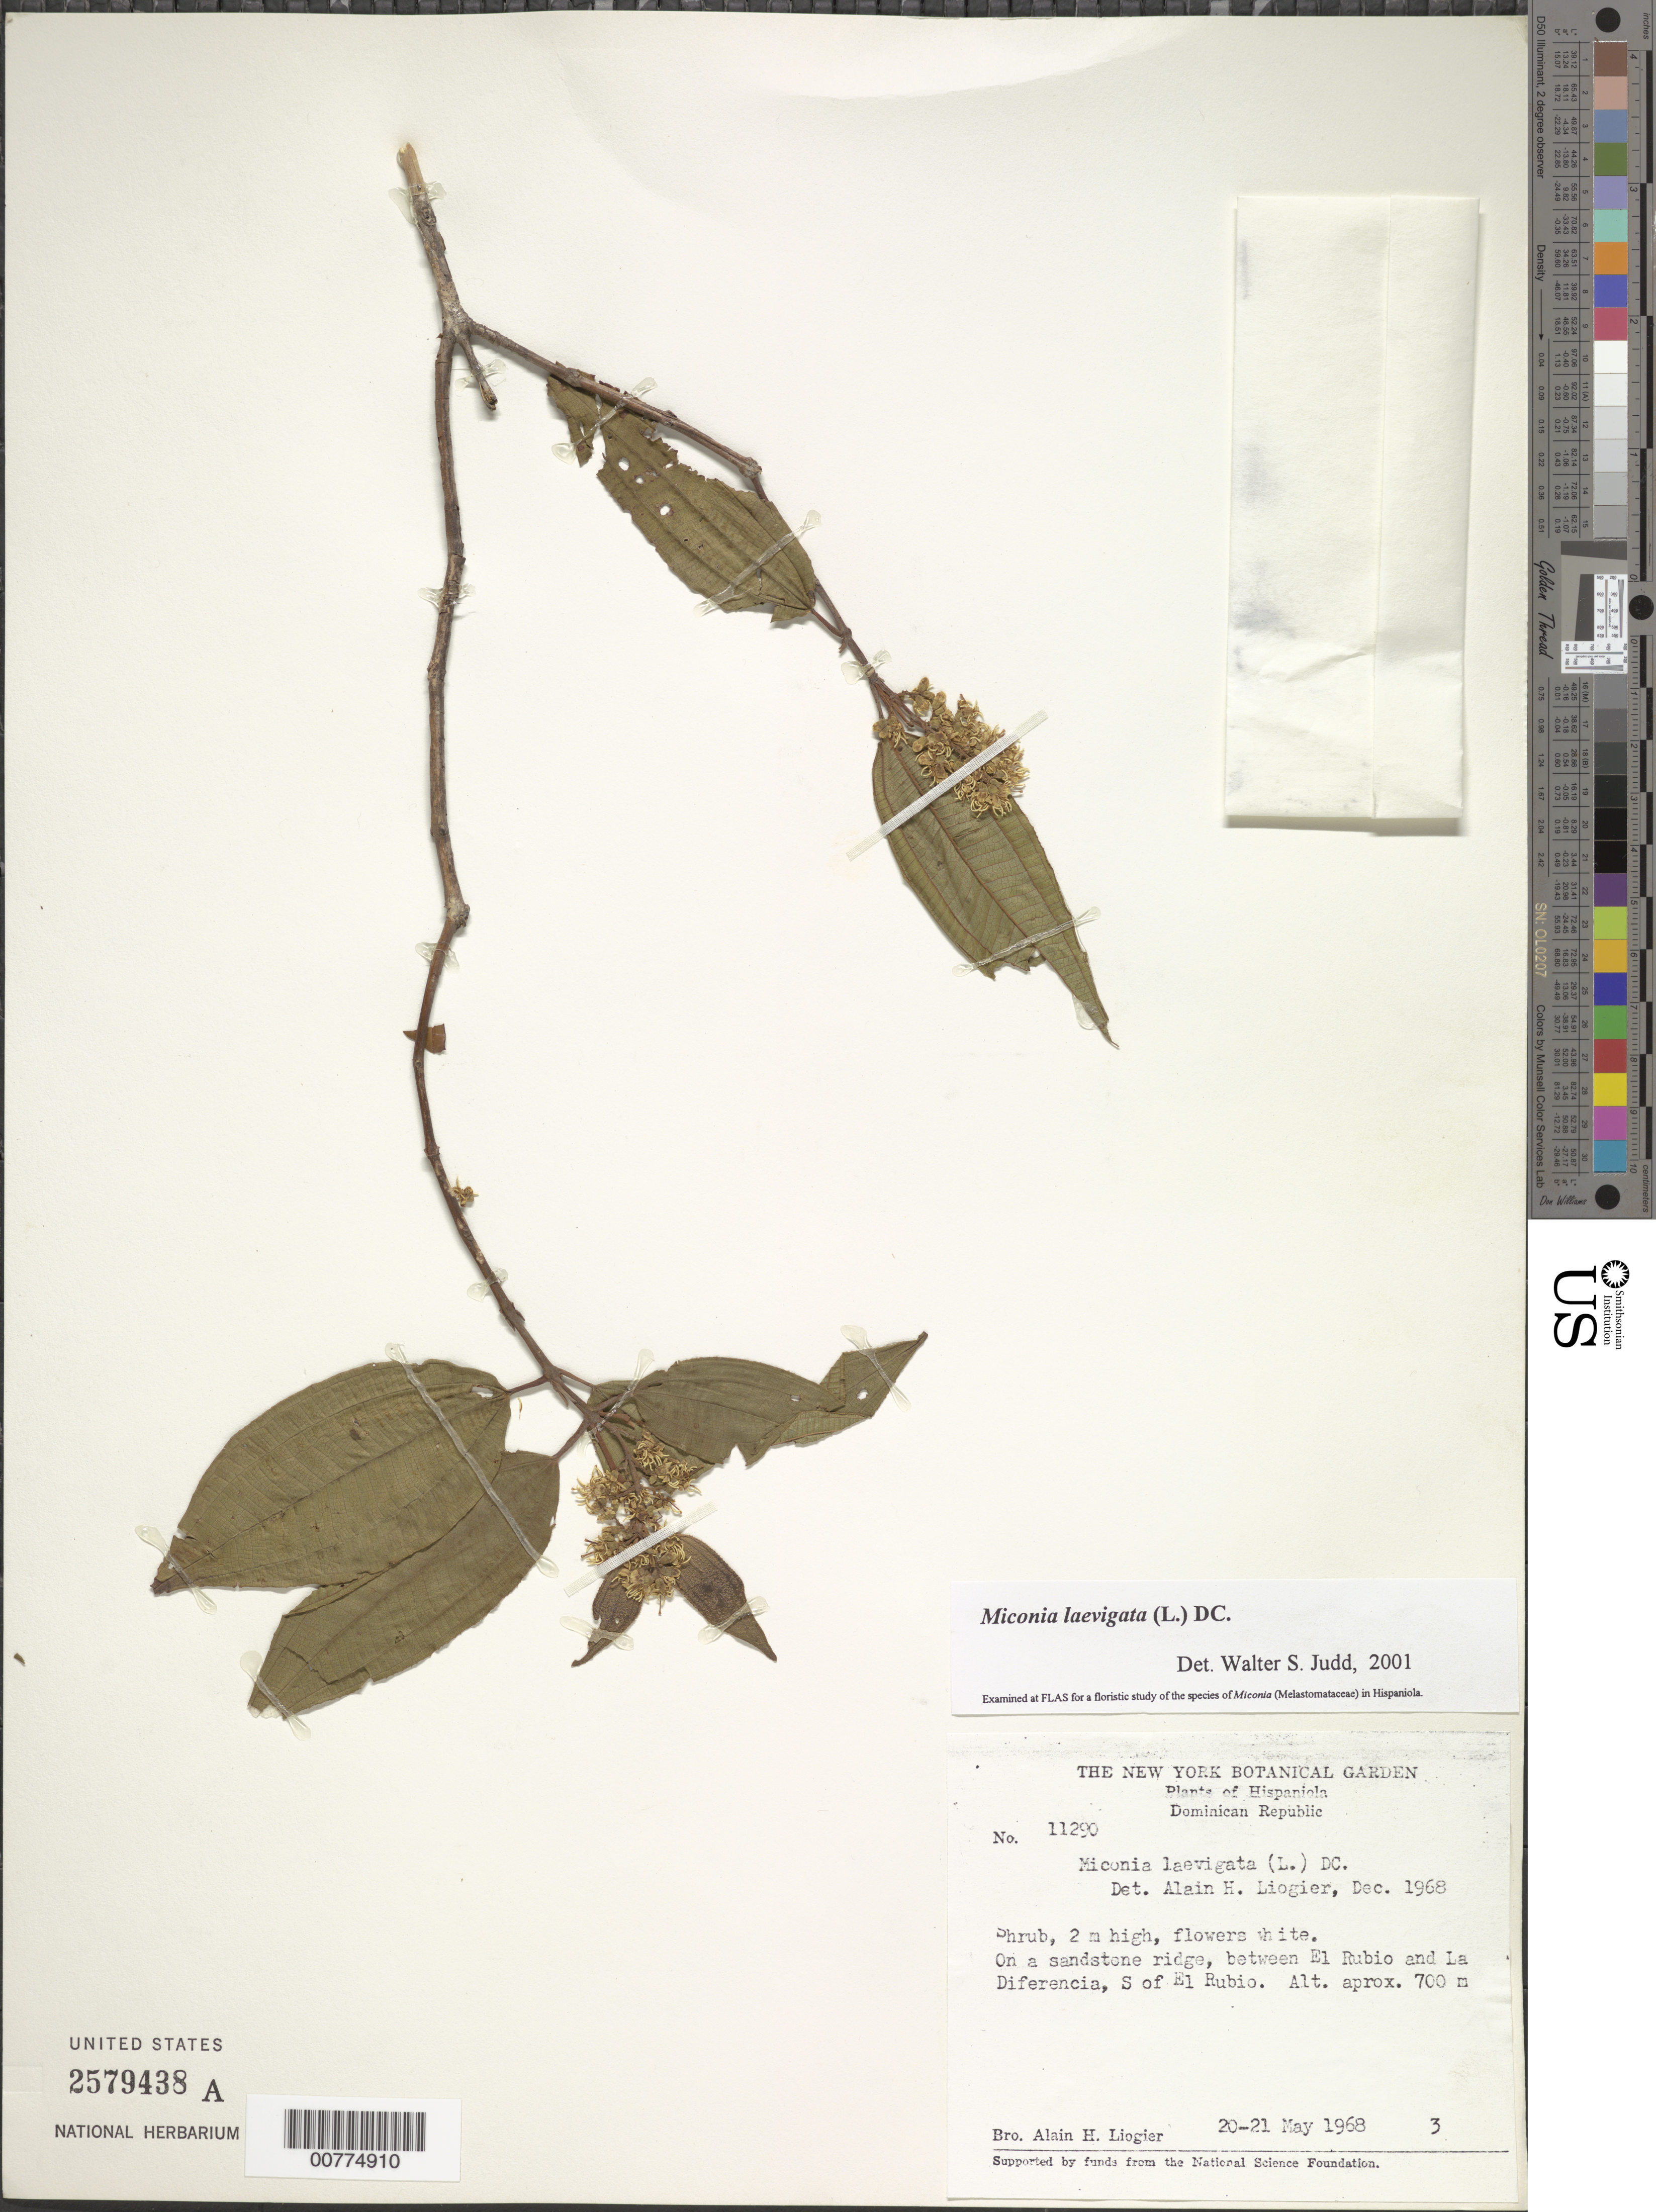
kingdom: Plantae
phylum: Tracheophyta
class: Magnoliopsida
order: Myrtales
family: Melastomataceae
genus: Miconia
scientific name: Miconia laevigata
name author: (L.) D. Don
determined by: Judd, Walter S.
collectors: A. H. Liogier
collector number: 11290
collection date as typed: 20 May 1968 to 21 May 1968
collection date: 1968-05-20/1968-05-21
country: Dominican Republic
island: Hispaniola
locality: S of El Rubio, Between El Rubio and La Diferencia.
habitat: On sandstone ridge.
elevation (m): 700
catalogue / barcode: US 2579438A